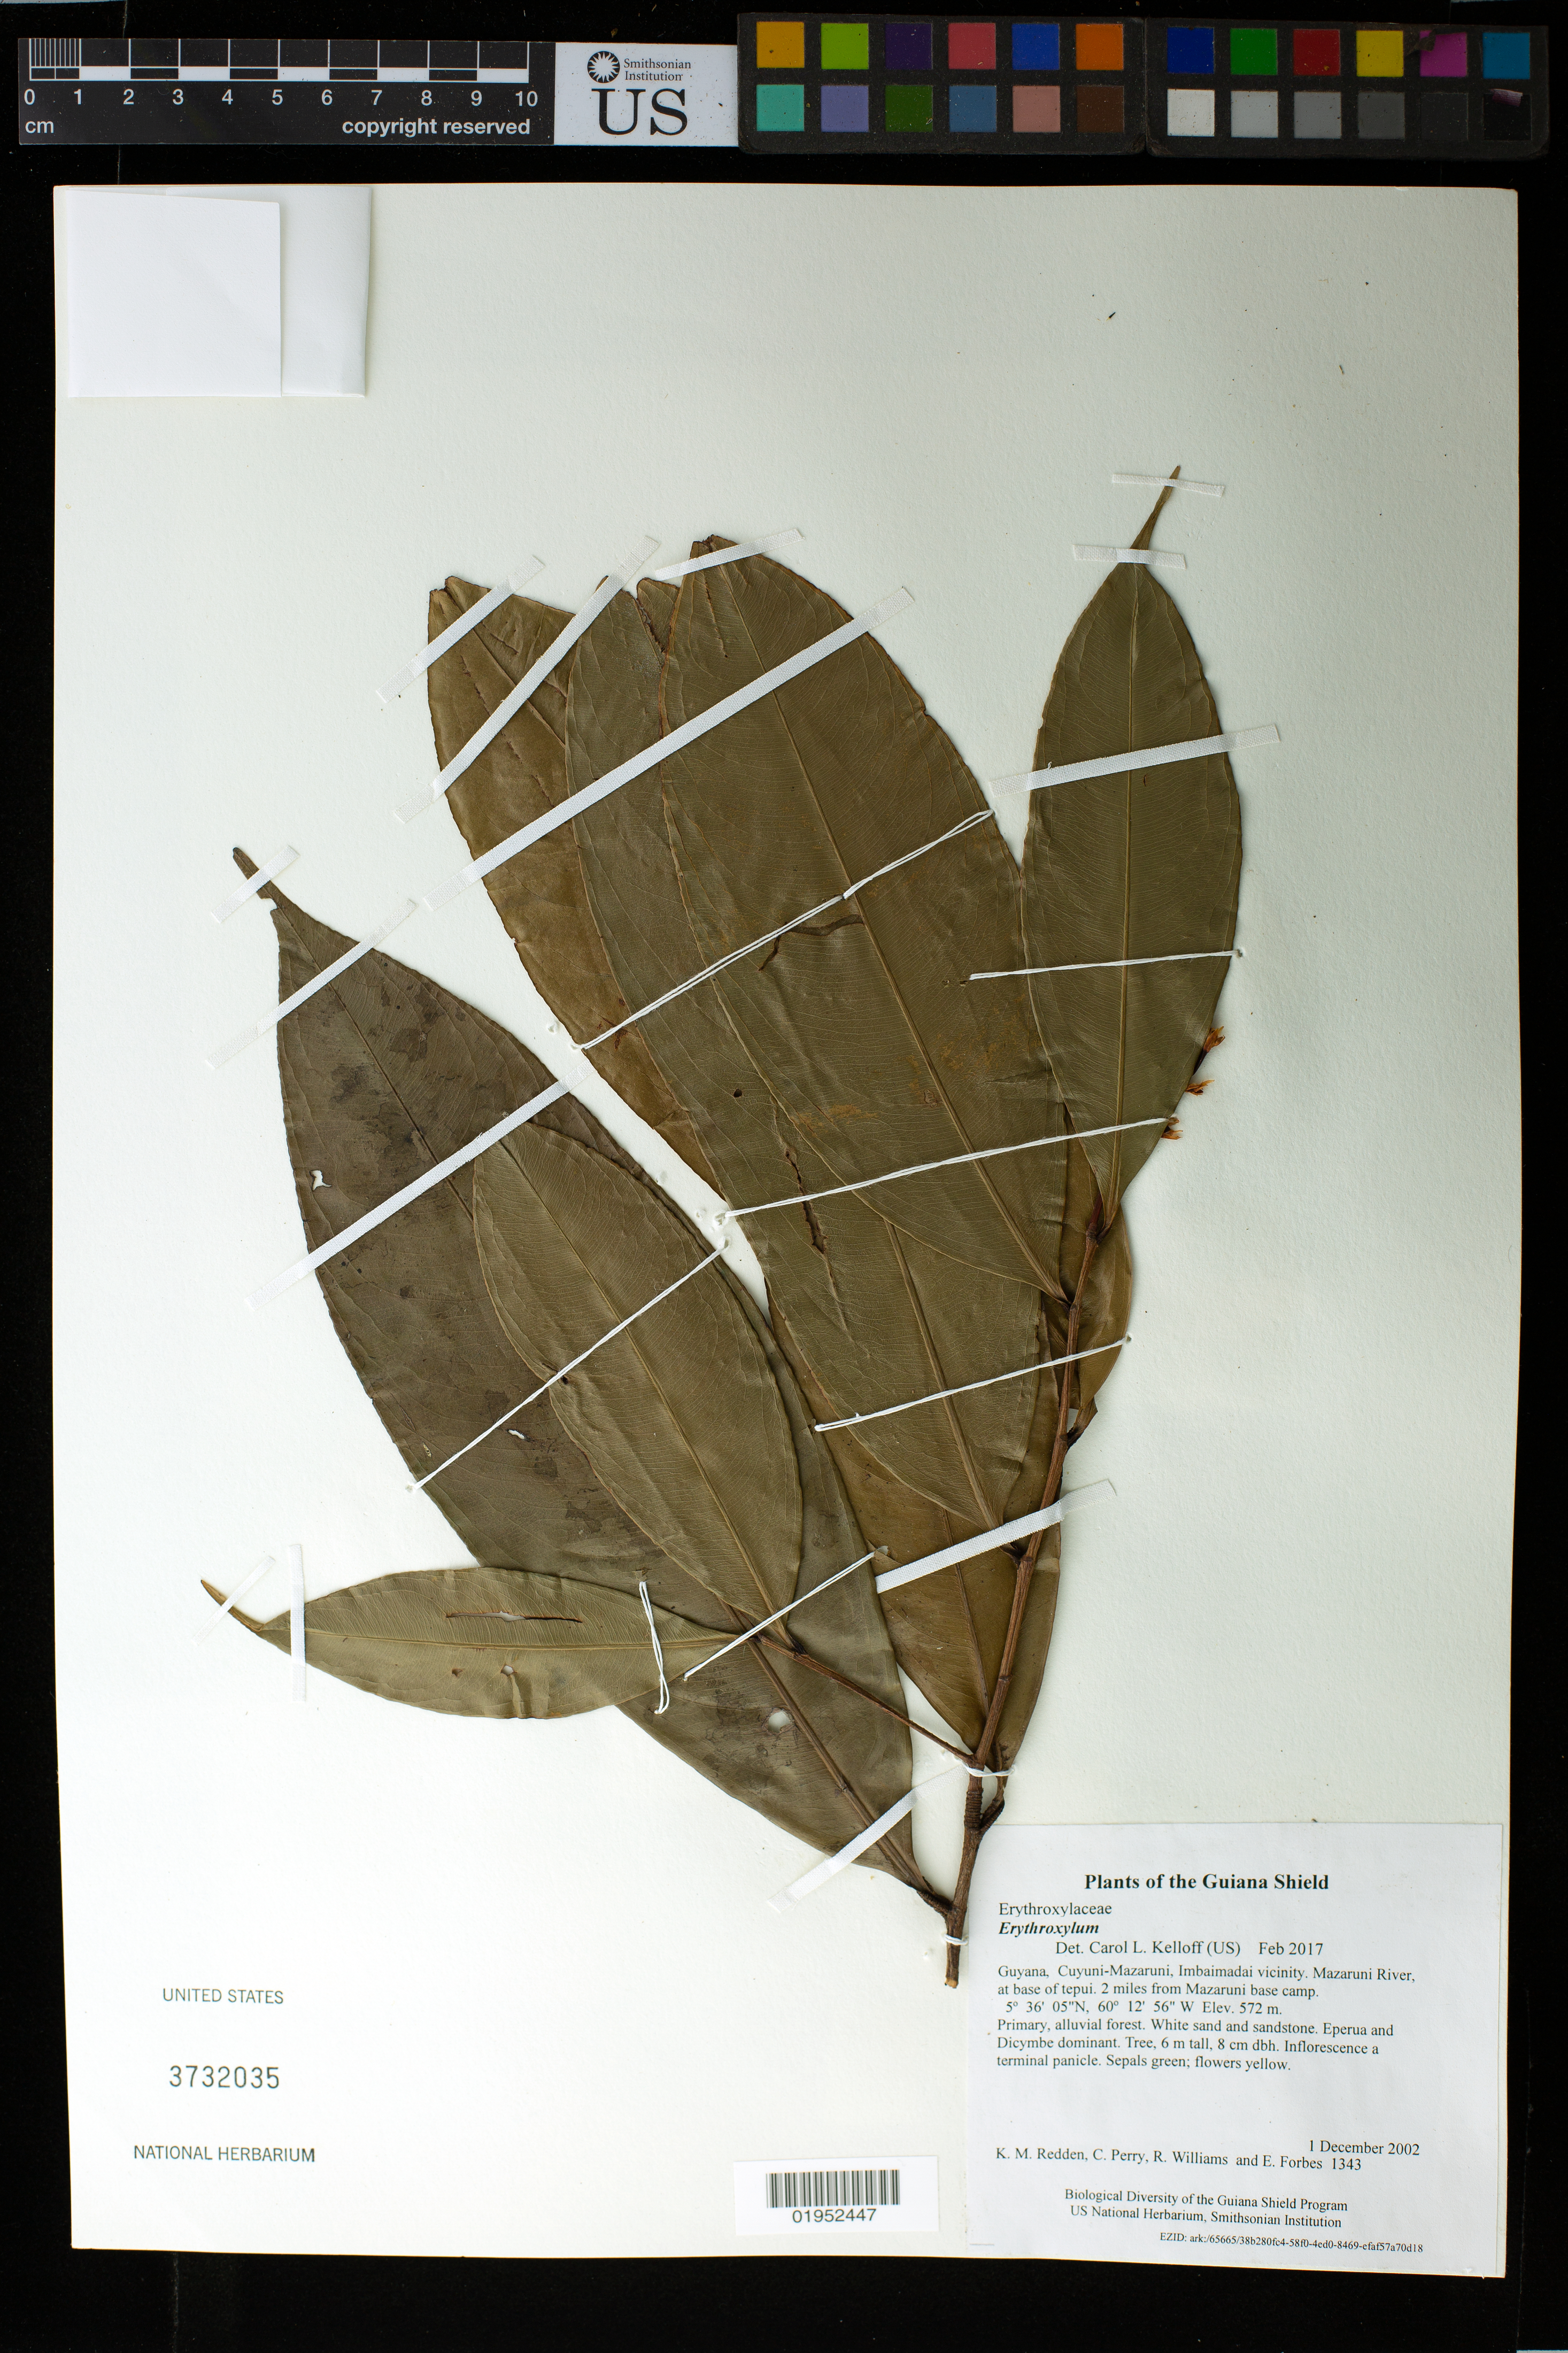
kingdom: Plantae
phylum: Tracheophyta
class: Magnoliopsida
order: Malpighiales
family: Erythroxylaceae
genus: Erythroxylum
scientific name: Erythroxylum sp.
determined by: Kelloff, Carol L., (US), Smithsonian Institution - National Museum of Natural History (UNITED STATES)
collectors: K. M. Redden, C. Perry, R. Williams & E. Forbes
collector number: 1343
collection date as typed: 1 December 2002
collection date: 2002-12-01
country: Guyana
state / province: Cuyuni-Mazaruni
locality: Imbaimadai vicinity. Mazaruni River, at base of tepui. 2 miles from Mazaruni base camp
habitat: Primary, alluvial forest. White sand and sandstone. Eperua and Dicymbe dominant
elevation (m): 572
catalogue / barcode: US 3732035